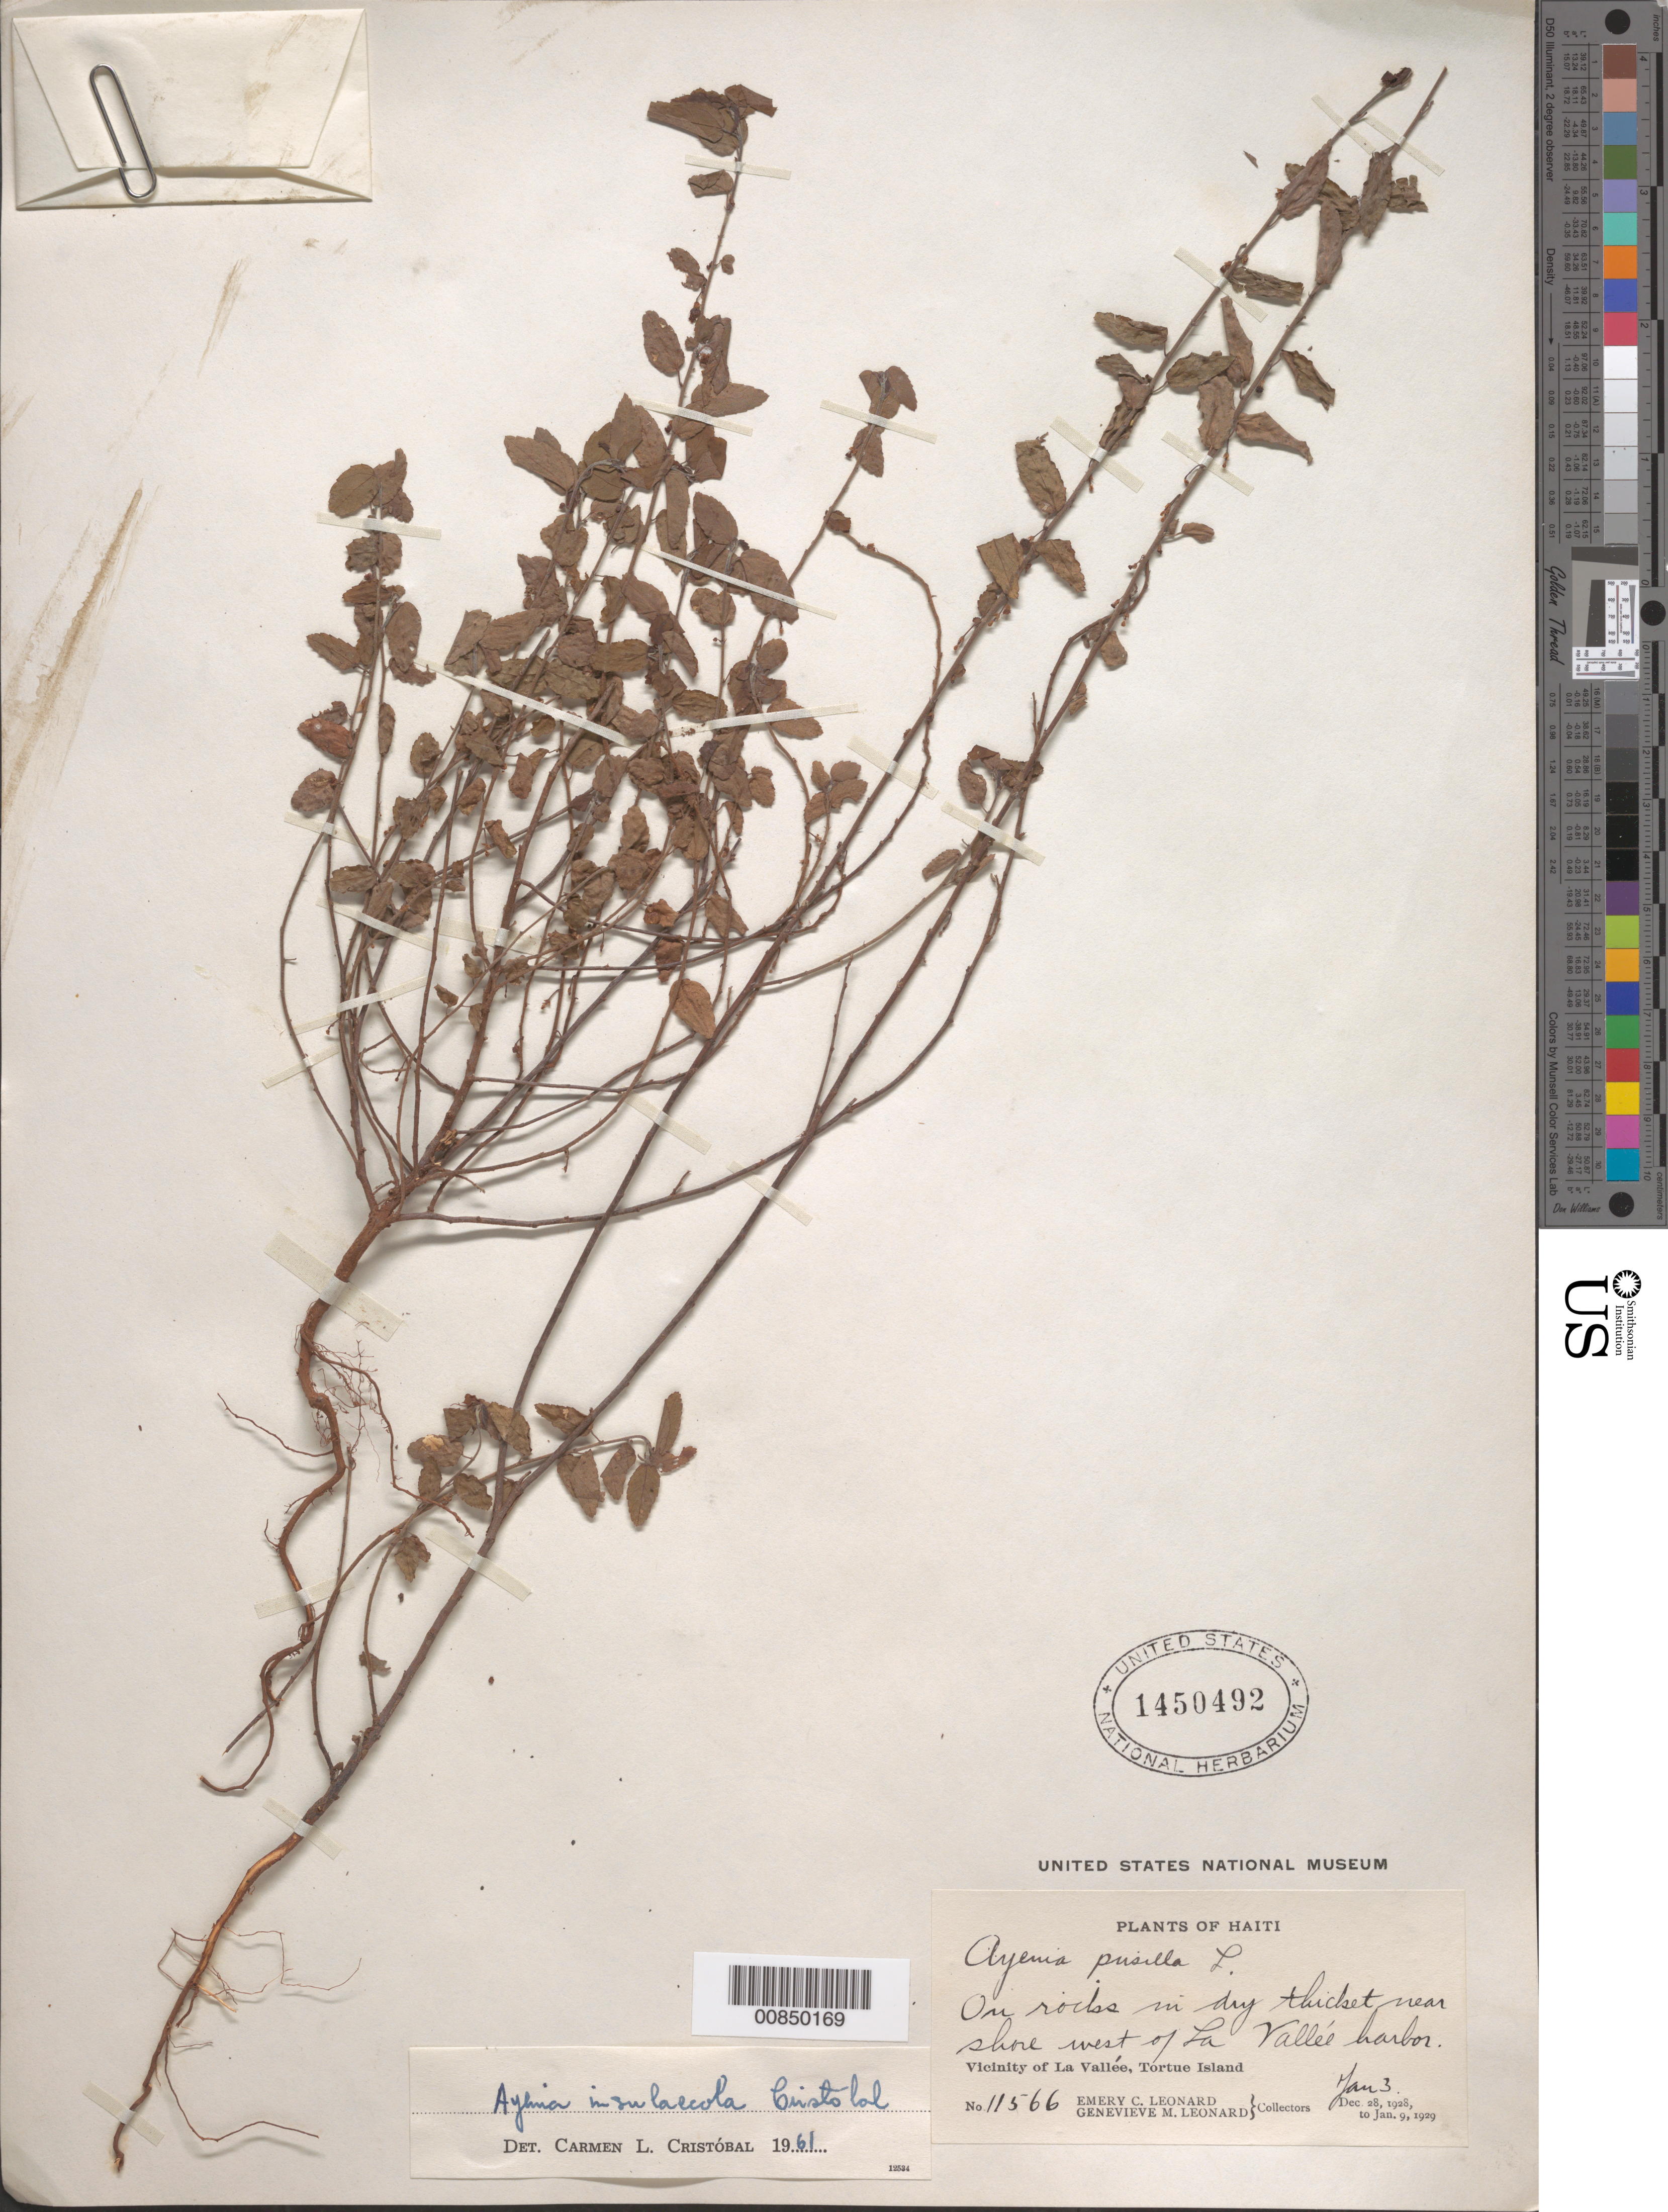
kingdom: Plantae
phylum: Tracheophyta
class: Magnoliopsida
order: Malvales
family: Malvaceae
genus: Ayenia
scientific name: Ayenia insulicola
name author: Cristóbal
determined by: Cristóbal, C. L.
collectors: E. C. Leonard & G. M. Leonard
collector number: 11566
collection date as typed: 03 Jan 1929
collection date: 1929-01-03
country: Haiti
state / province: Nord-Ouest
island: Île de la Tortue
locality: Vicinity of La Vallée, W of La Vallée harbor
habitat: On rocks in dry thicket near shore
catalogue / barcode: US 1450492